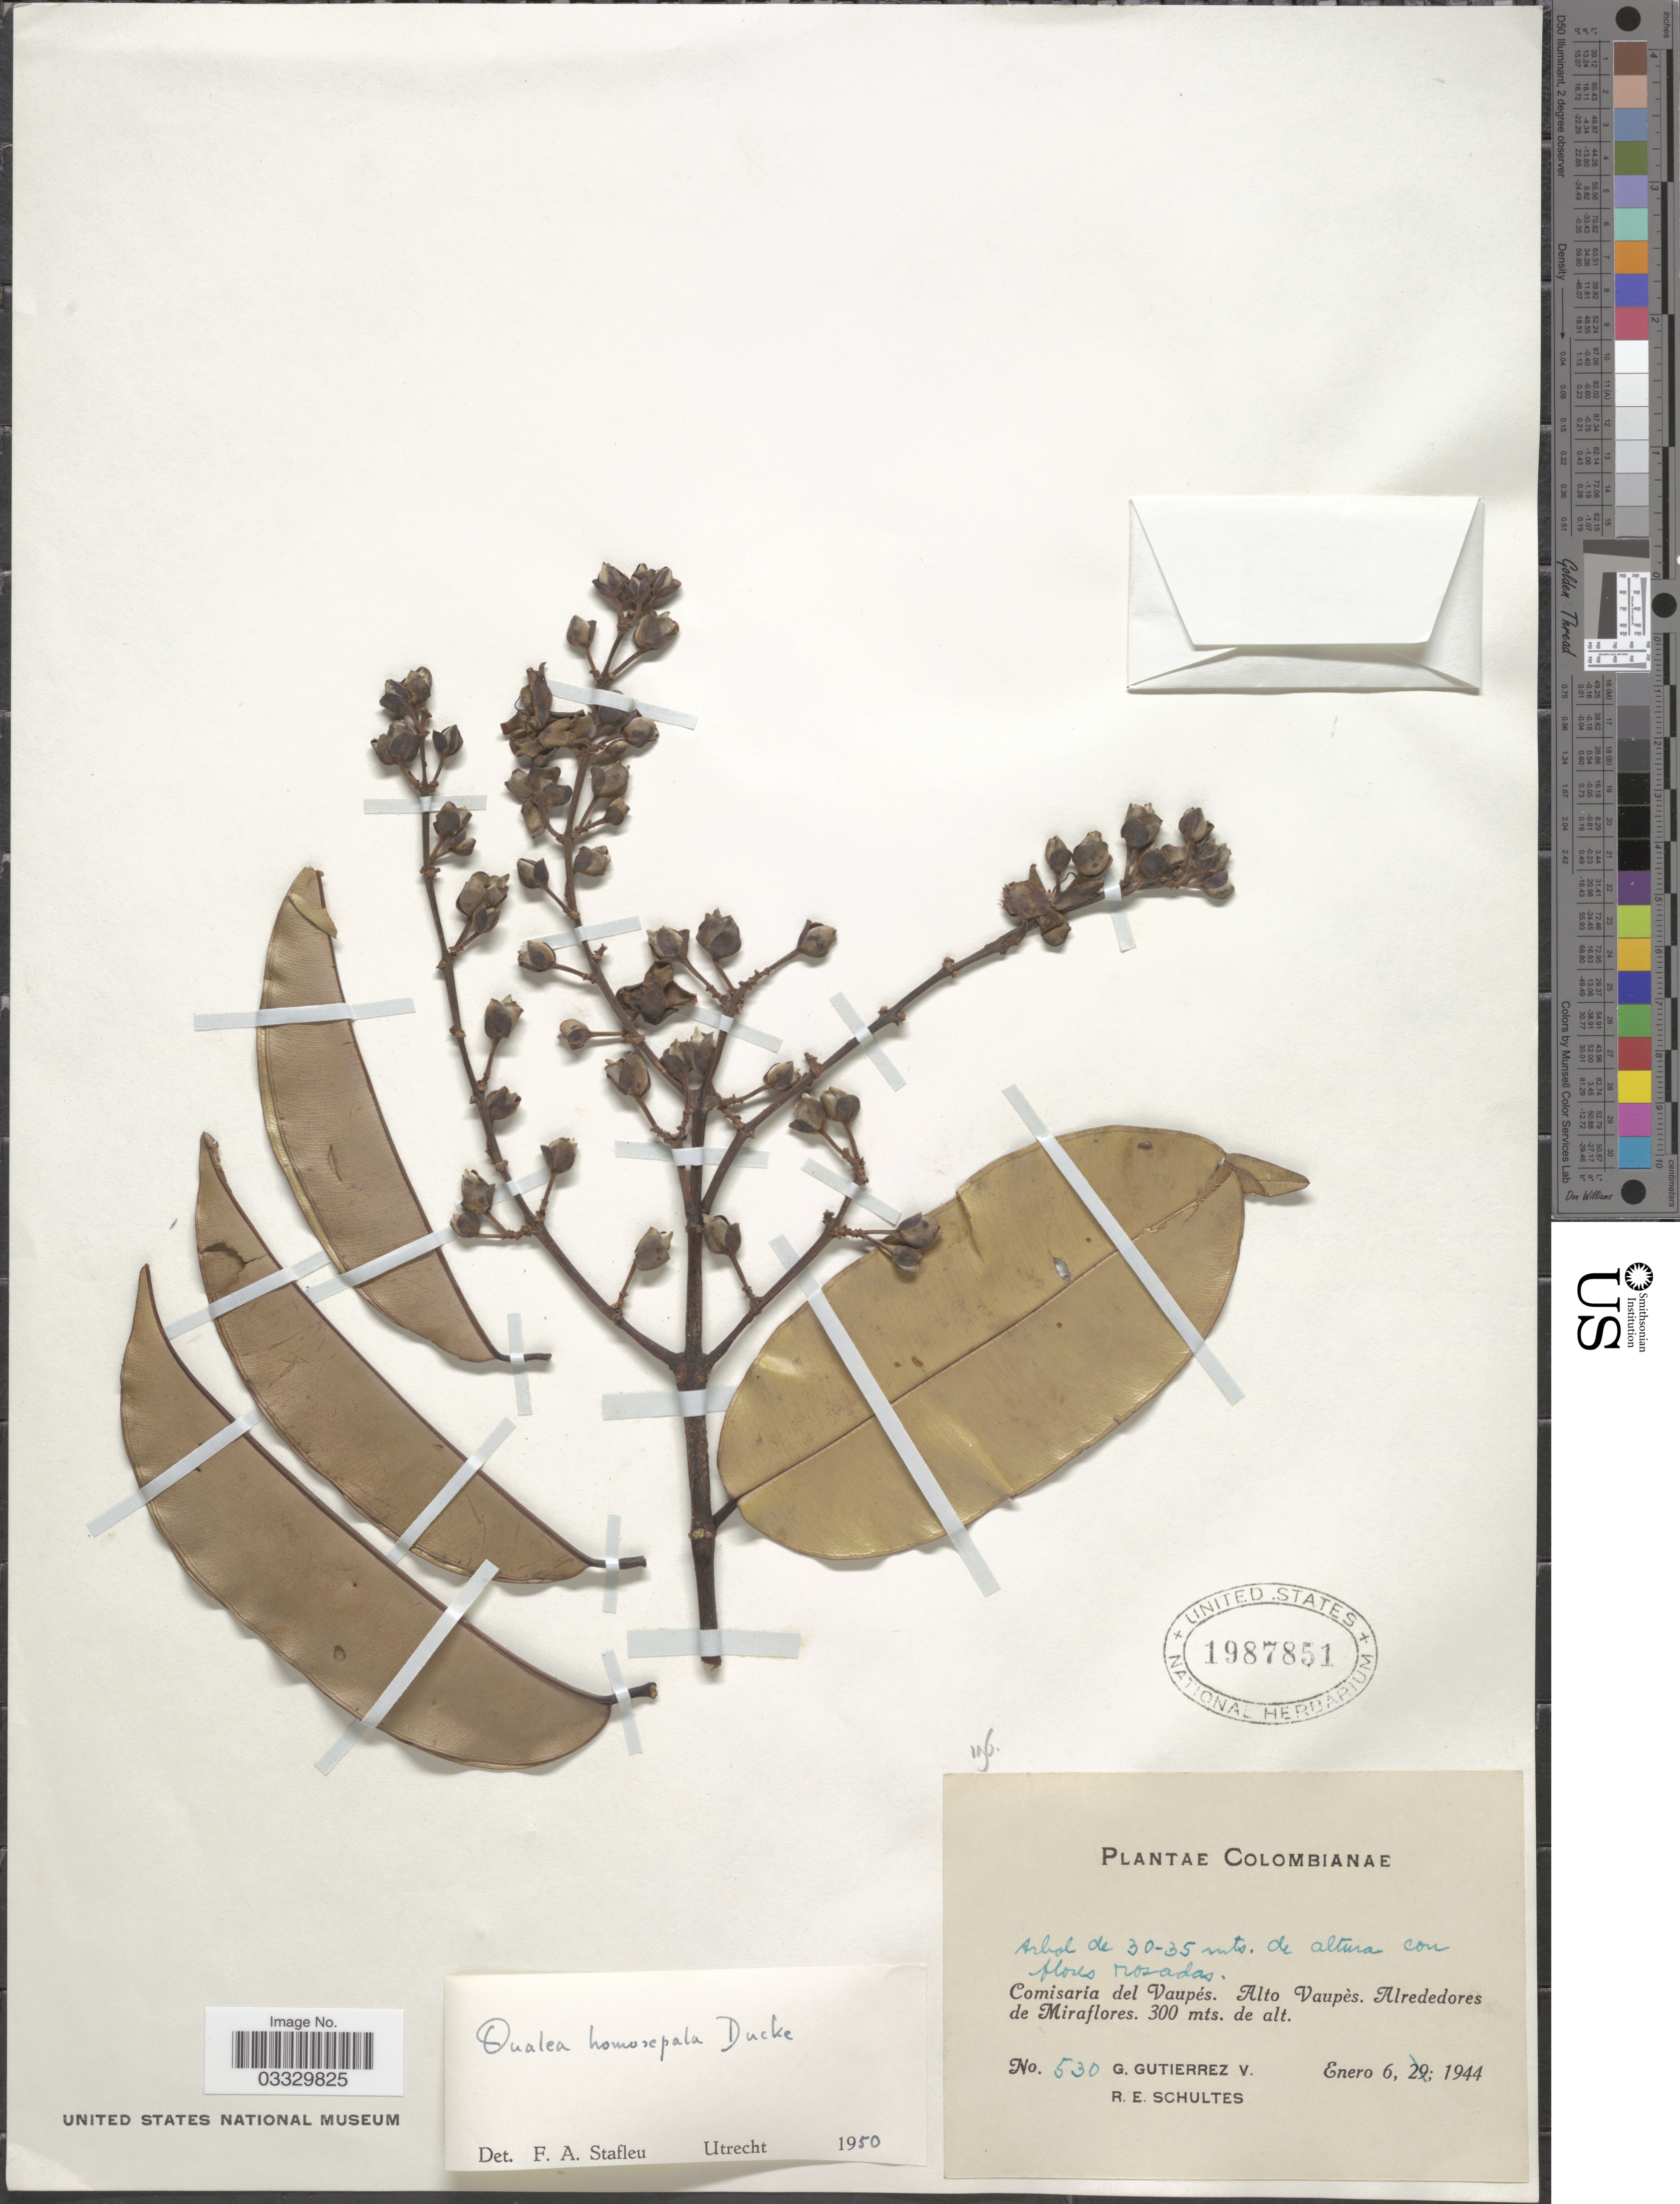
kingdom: Plantae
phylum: Tracheophyta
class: Magnoliopsida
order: Myrtales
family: Vochysiaceae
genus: Qualea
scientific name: Qualea homosepala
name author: Ducke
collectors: G. Gutiérrez V. & R. E. Schultes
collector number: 530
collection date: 1944-01-06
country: Colombia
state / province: Vaupés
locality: Comisaría del Vaupés. Alto Vaupès. Alrededores de Miraflores.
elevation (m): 300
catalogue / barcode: US 1987851